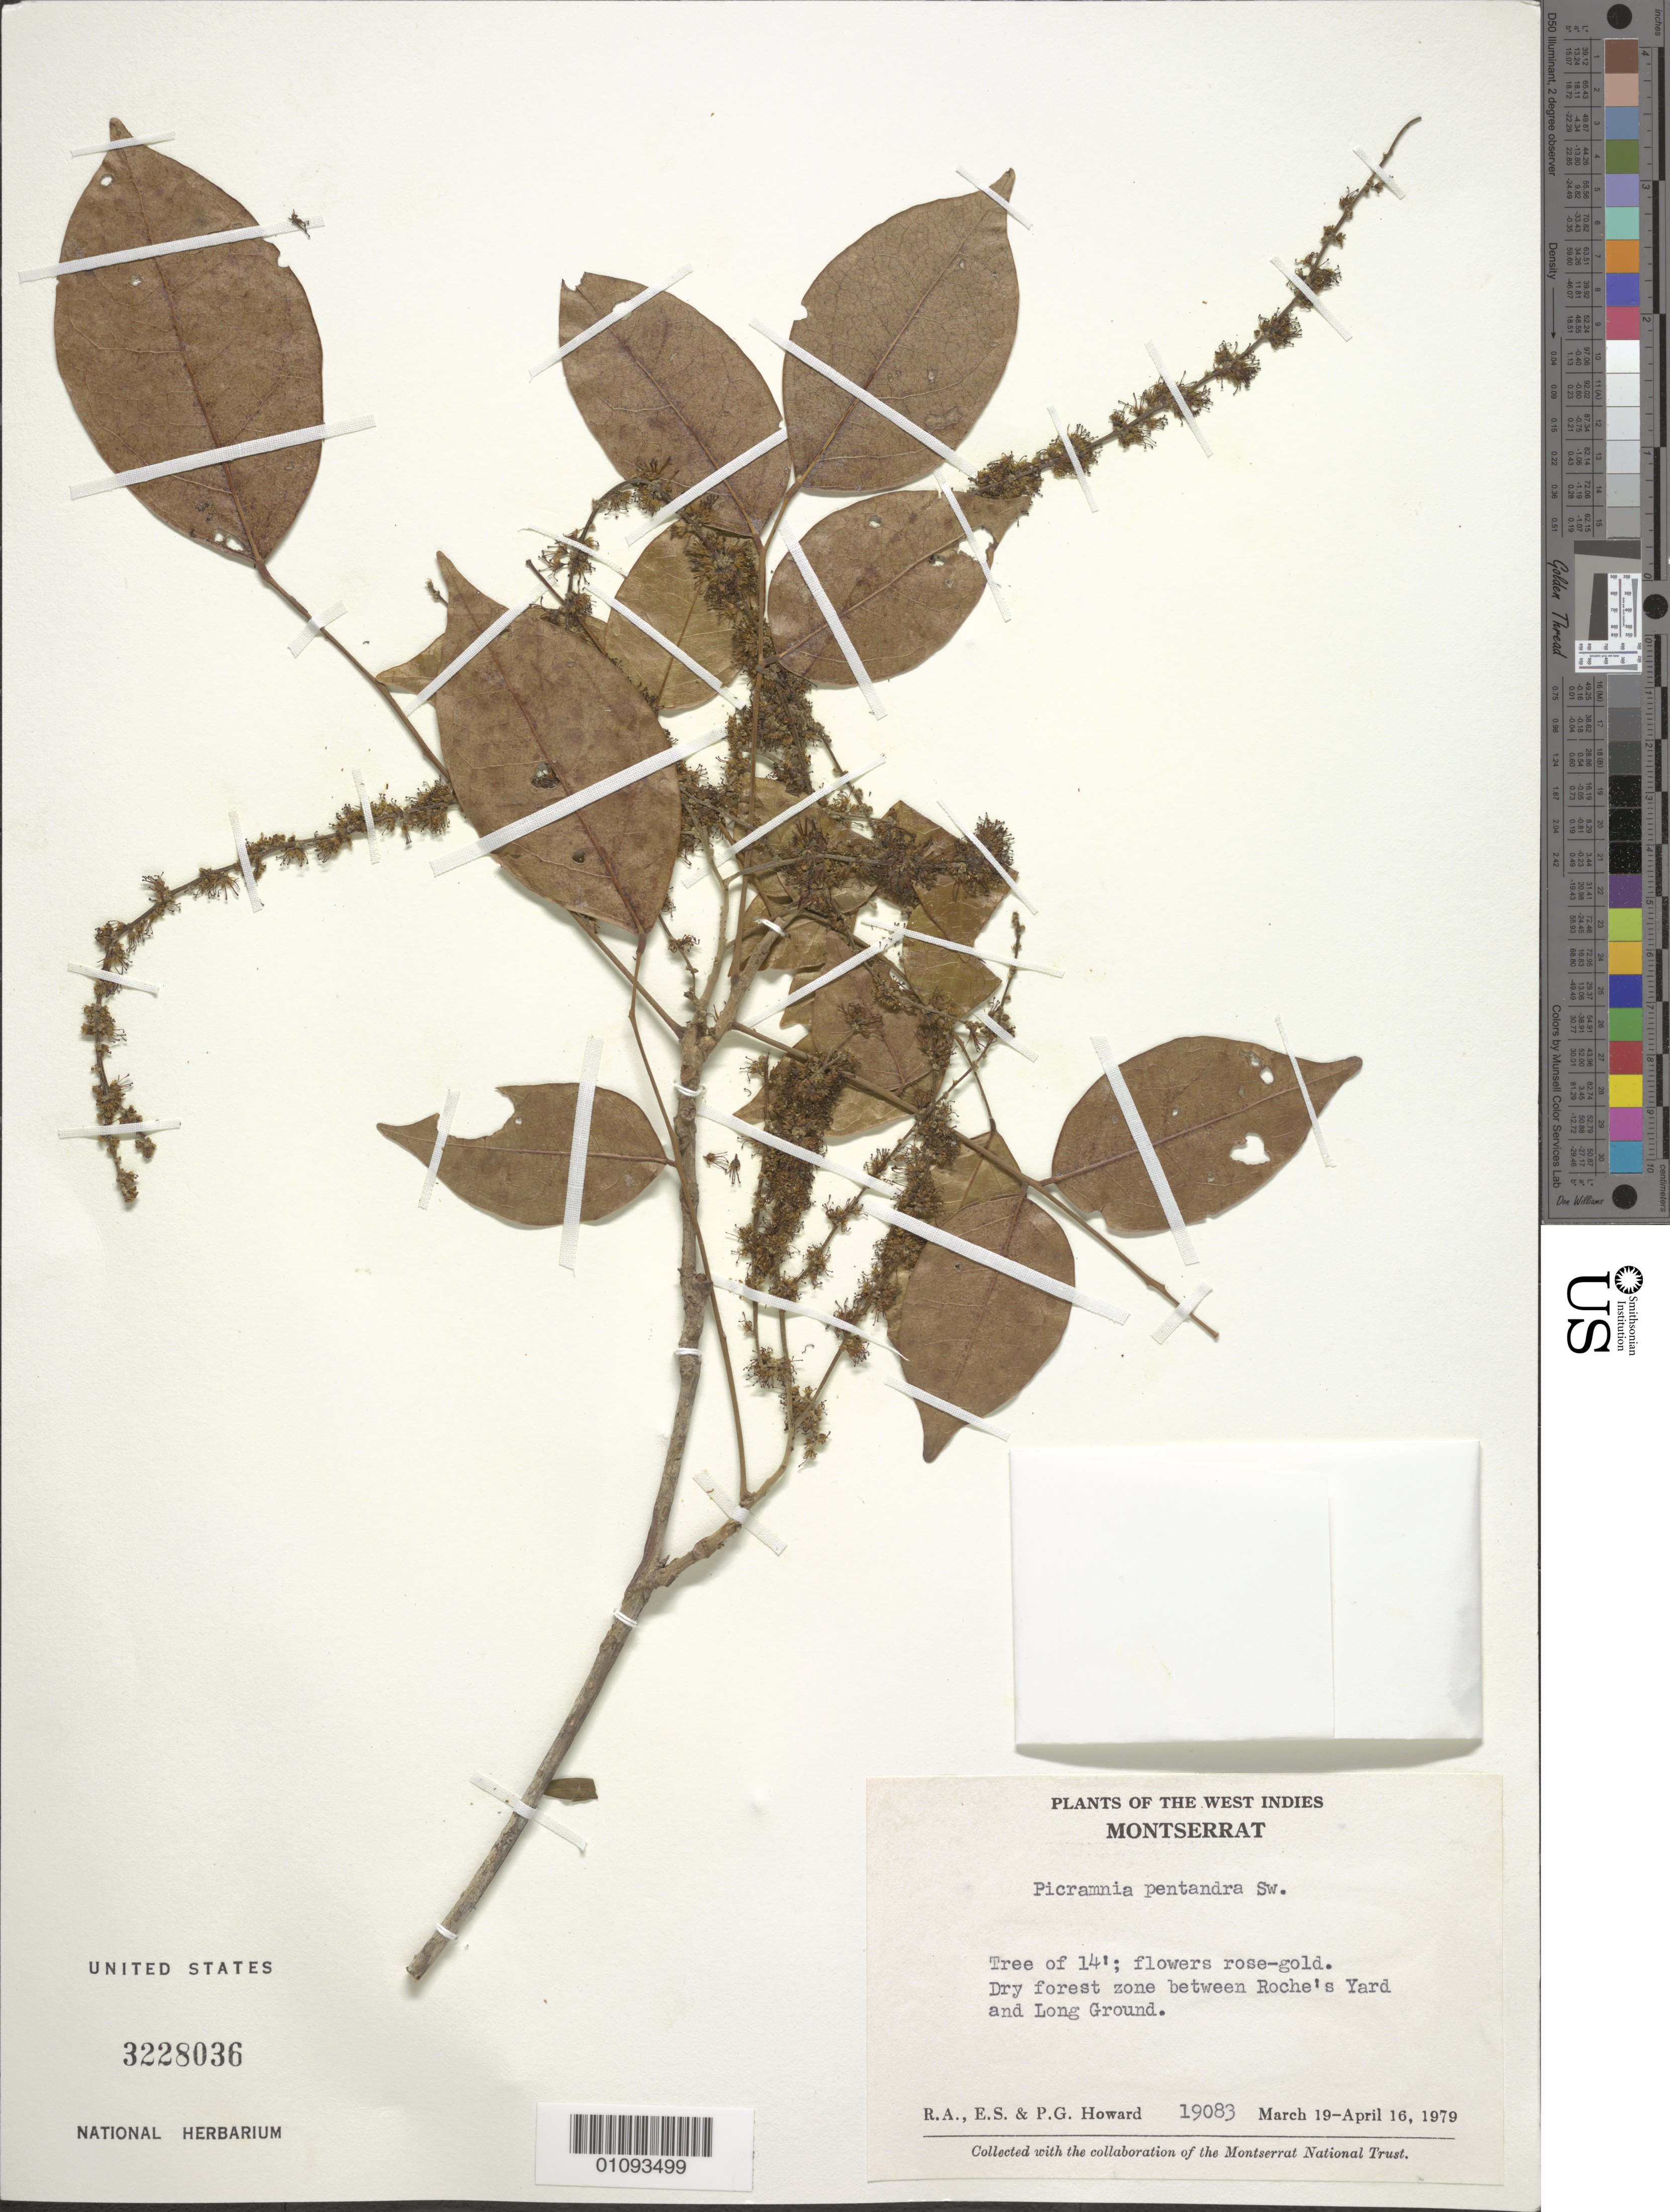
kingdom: Plantae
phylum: Tracheophyta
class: Magnoliopsida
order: Picramniales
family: Picramniaceae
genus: Picramnia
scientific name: Picramnia pentandra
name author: Sw.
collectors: R. A. Howard, E. S. Howard & P. Howard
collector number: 19083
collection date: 1979-03-19/1979-04-16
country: Montserrat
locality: Dry forest zone between Roche's Yard and Long Ground.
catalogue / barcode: US 3228036